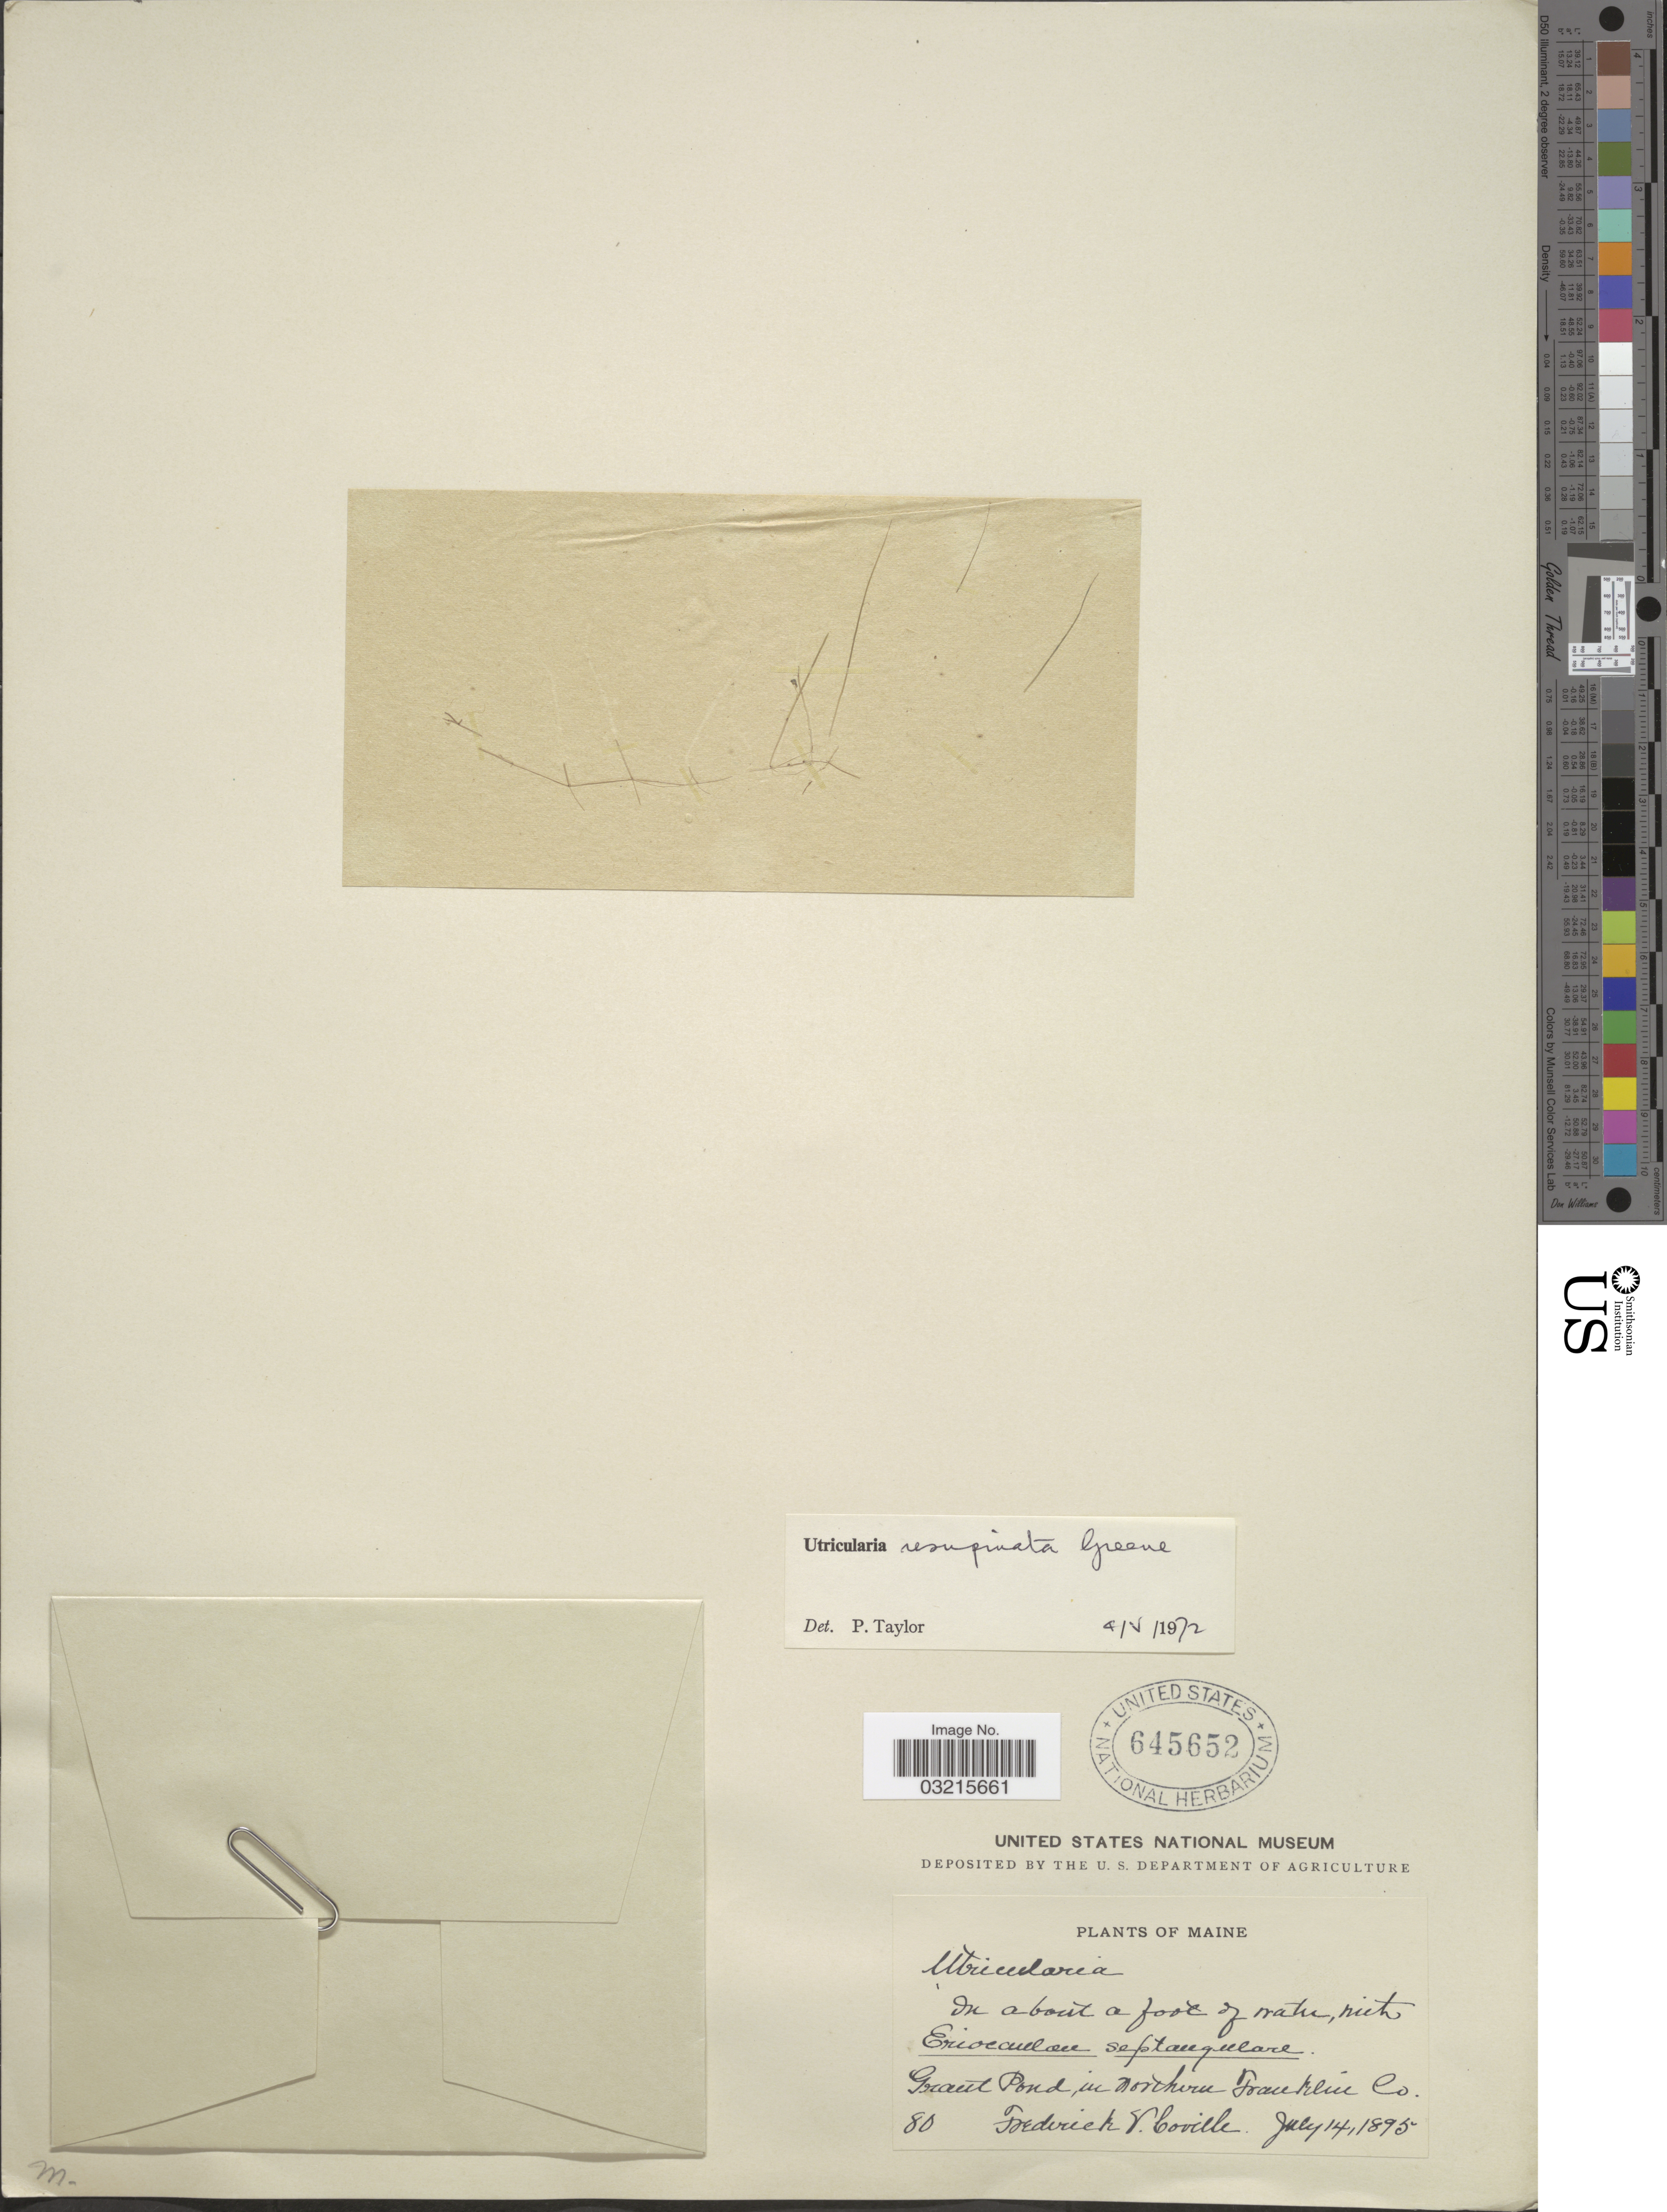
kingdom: Plantae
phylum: Tracheophyta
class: Magnoliopsida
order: Lamiales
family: Lentibulariaceae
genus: Utricularia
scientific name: Utricularia resupinata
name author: B.D. Greene ex Bigelow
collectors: F. V. Coville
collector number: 80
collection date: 1895-07-14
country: United States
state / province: Maine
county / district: Franklin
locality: Grant Pond in Northern Franklin Co.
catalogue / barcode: US 645652